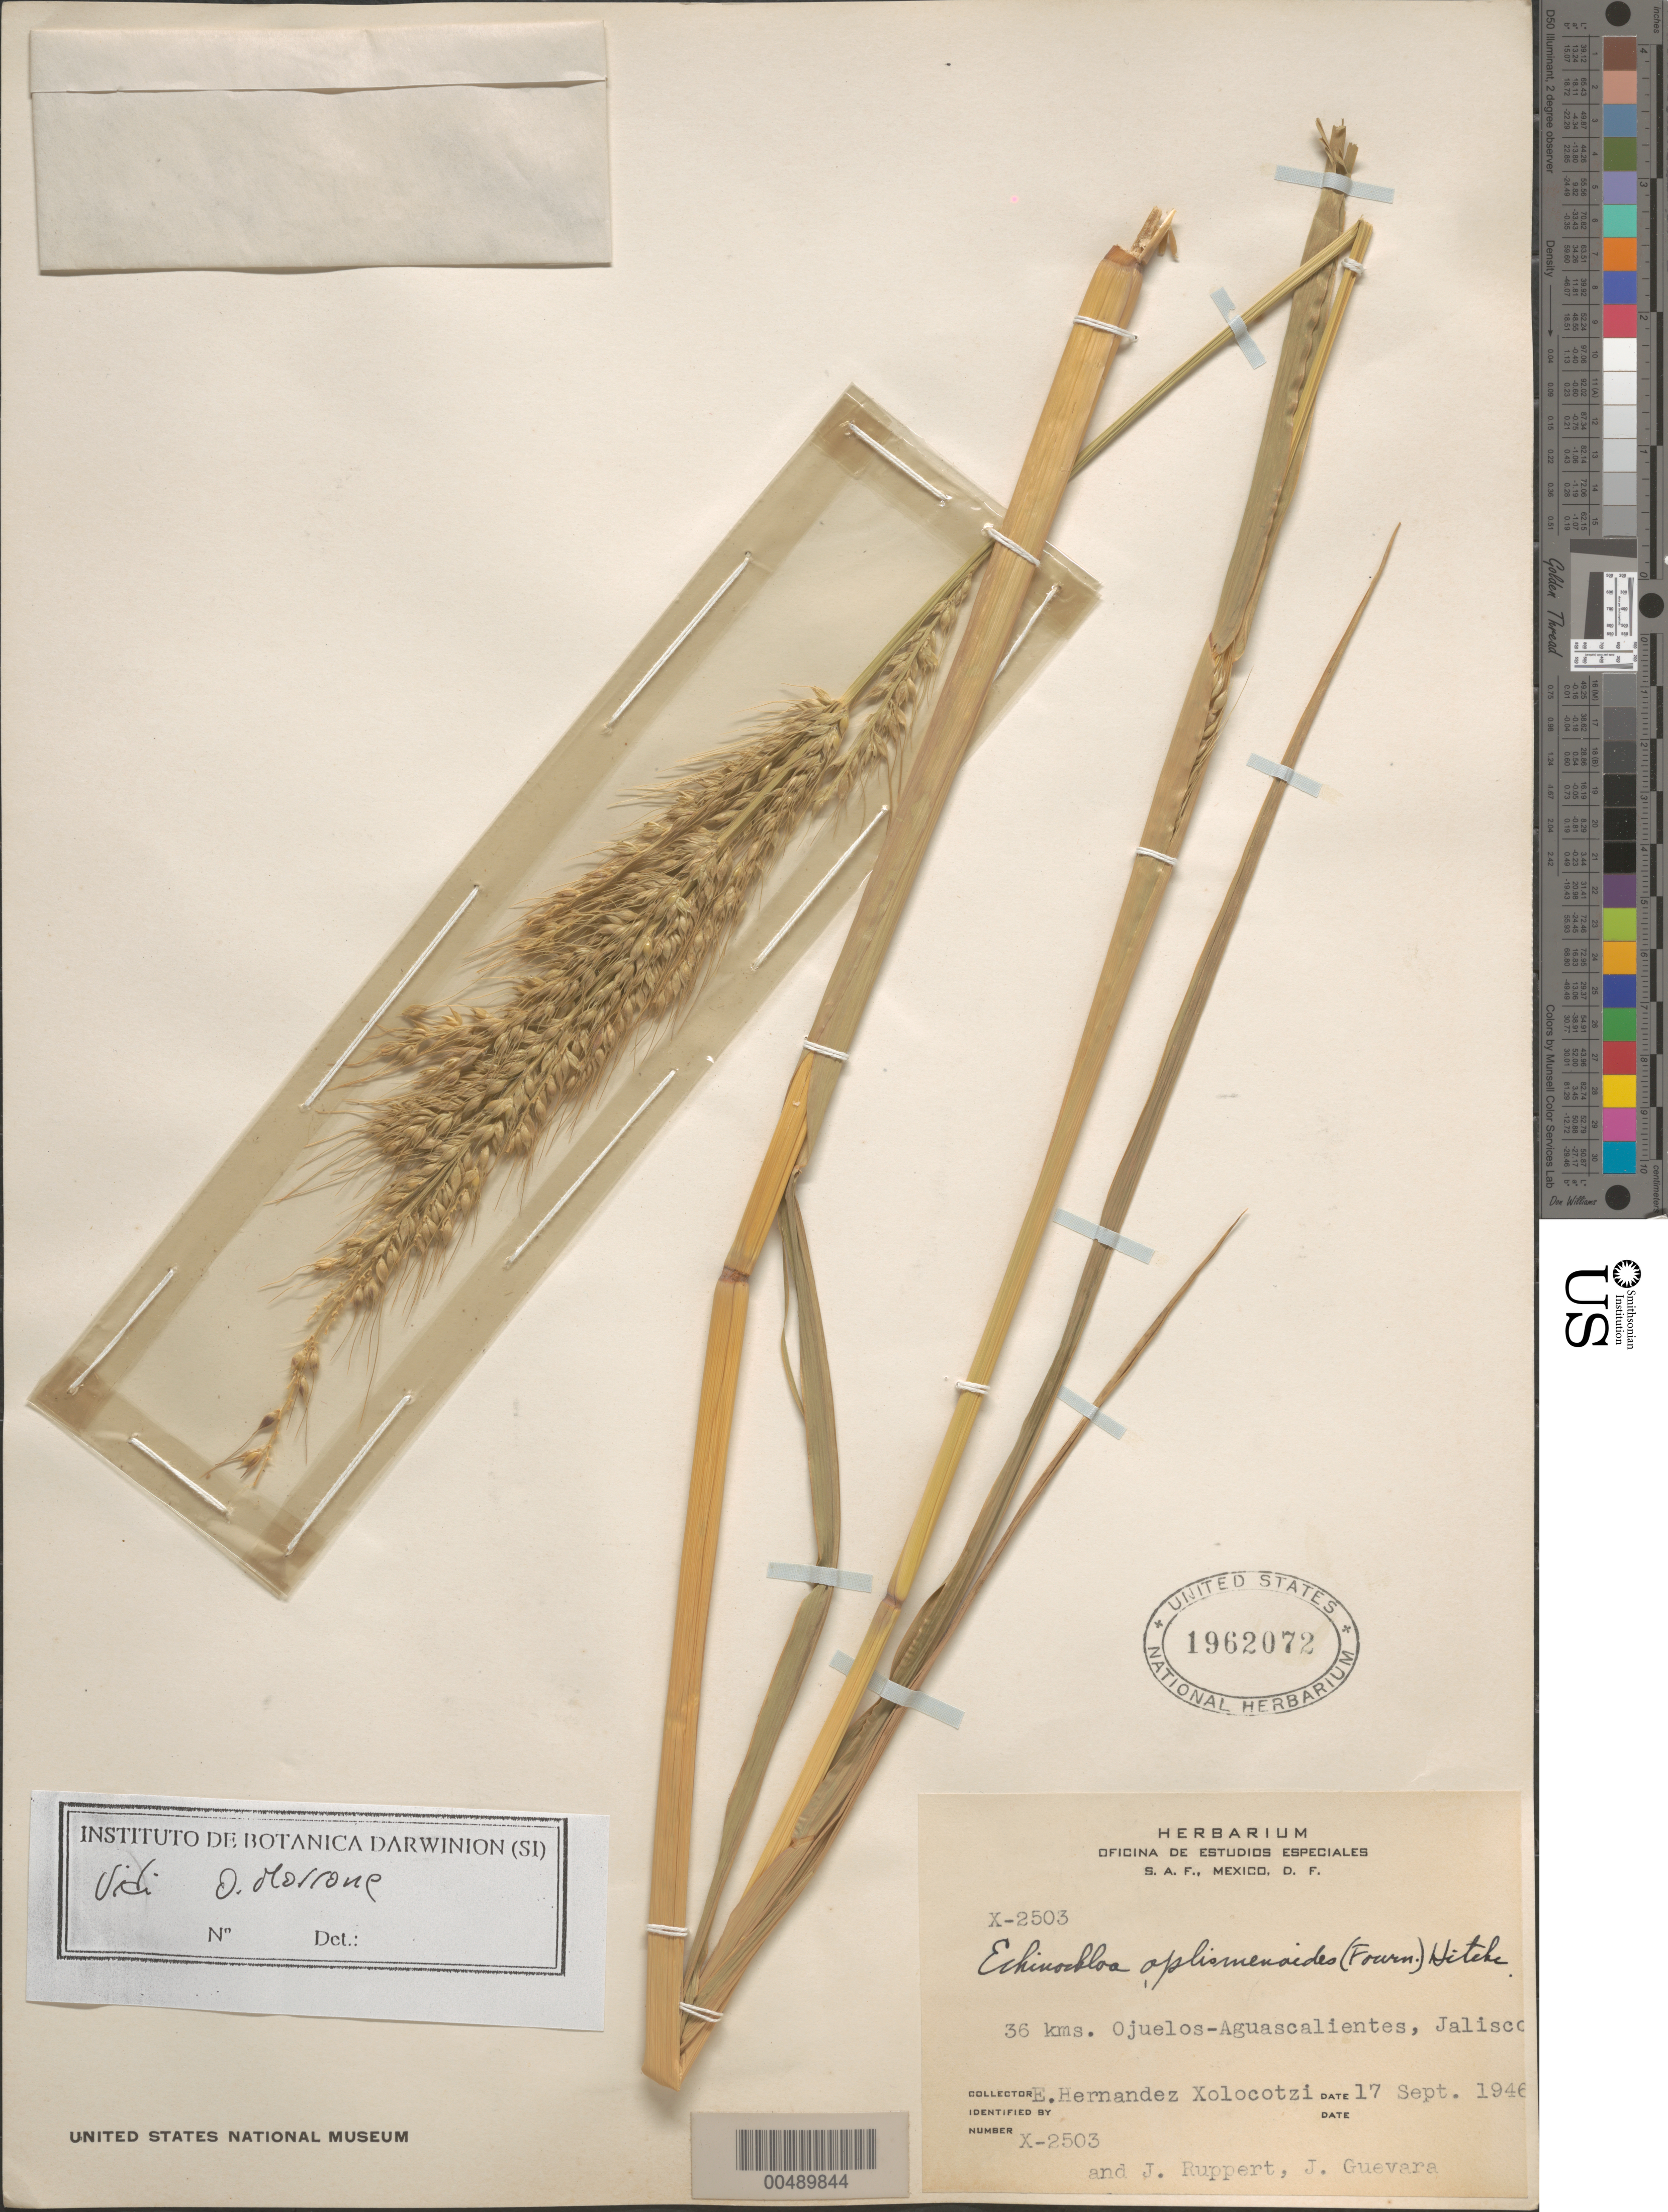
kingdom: Plantae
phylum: Tracheophyta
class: Liliopsida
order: Poales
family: Poaceae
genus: Echinochloa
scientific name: Echinochloa oplismenoides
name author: (E. Fourn.) Hitchc.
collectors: E. I. Hernández-X., J. Ruppert & J. Guevara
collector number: X-2503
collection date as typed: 17 Sep 1946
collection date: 1946-09-17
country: Mexico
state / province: Jalisco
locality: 36 km Ojuelos - Aguascalientes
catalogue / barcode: US 1962072